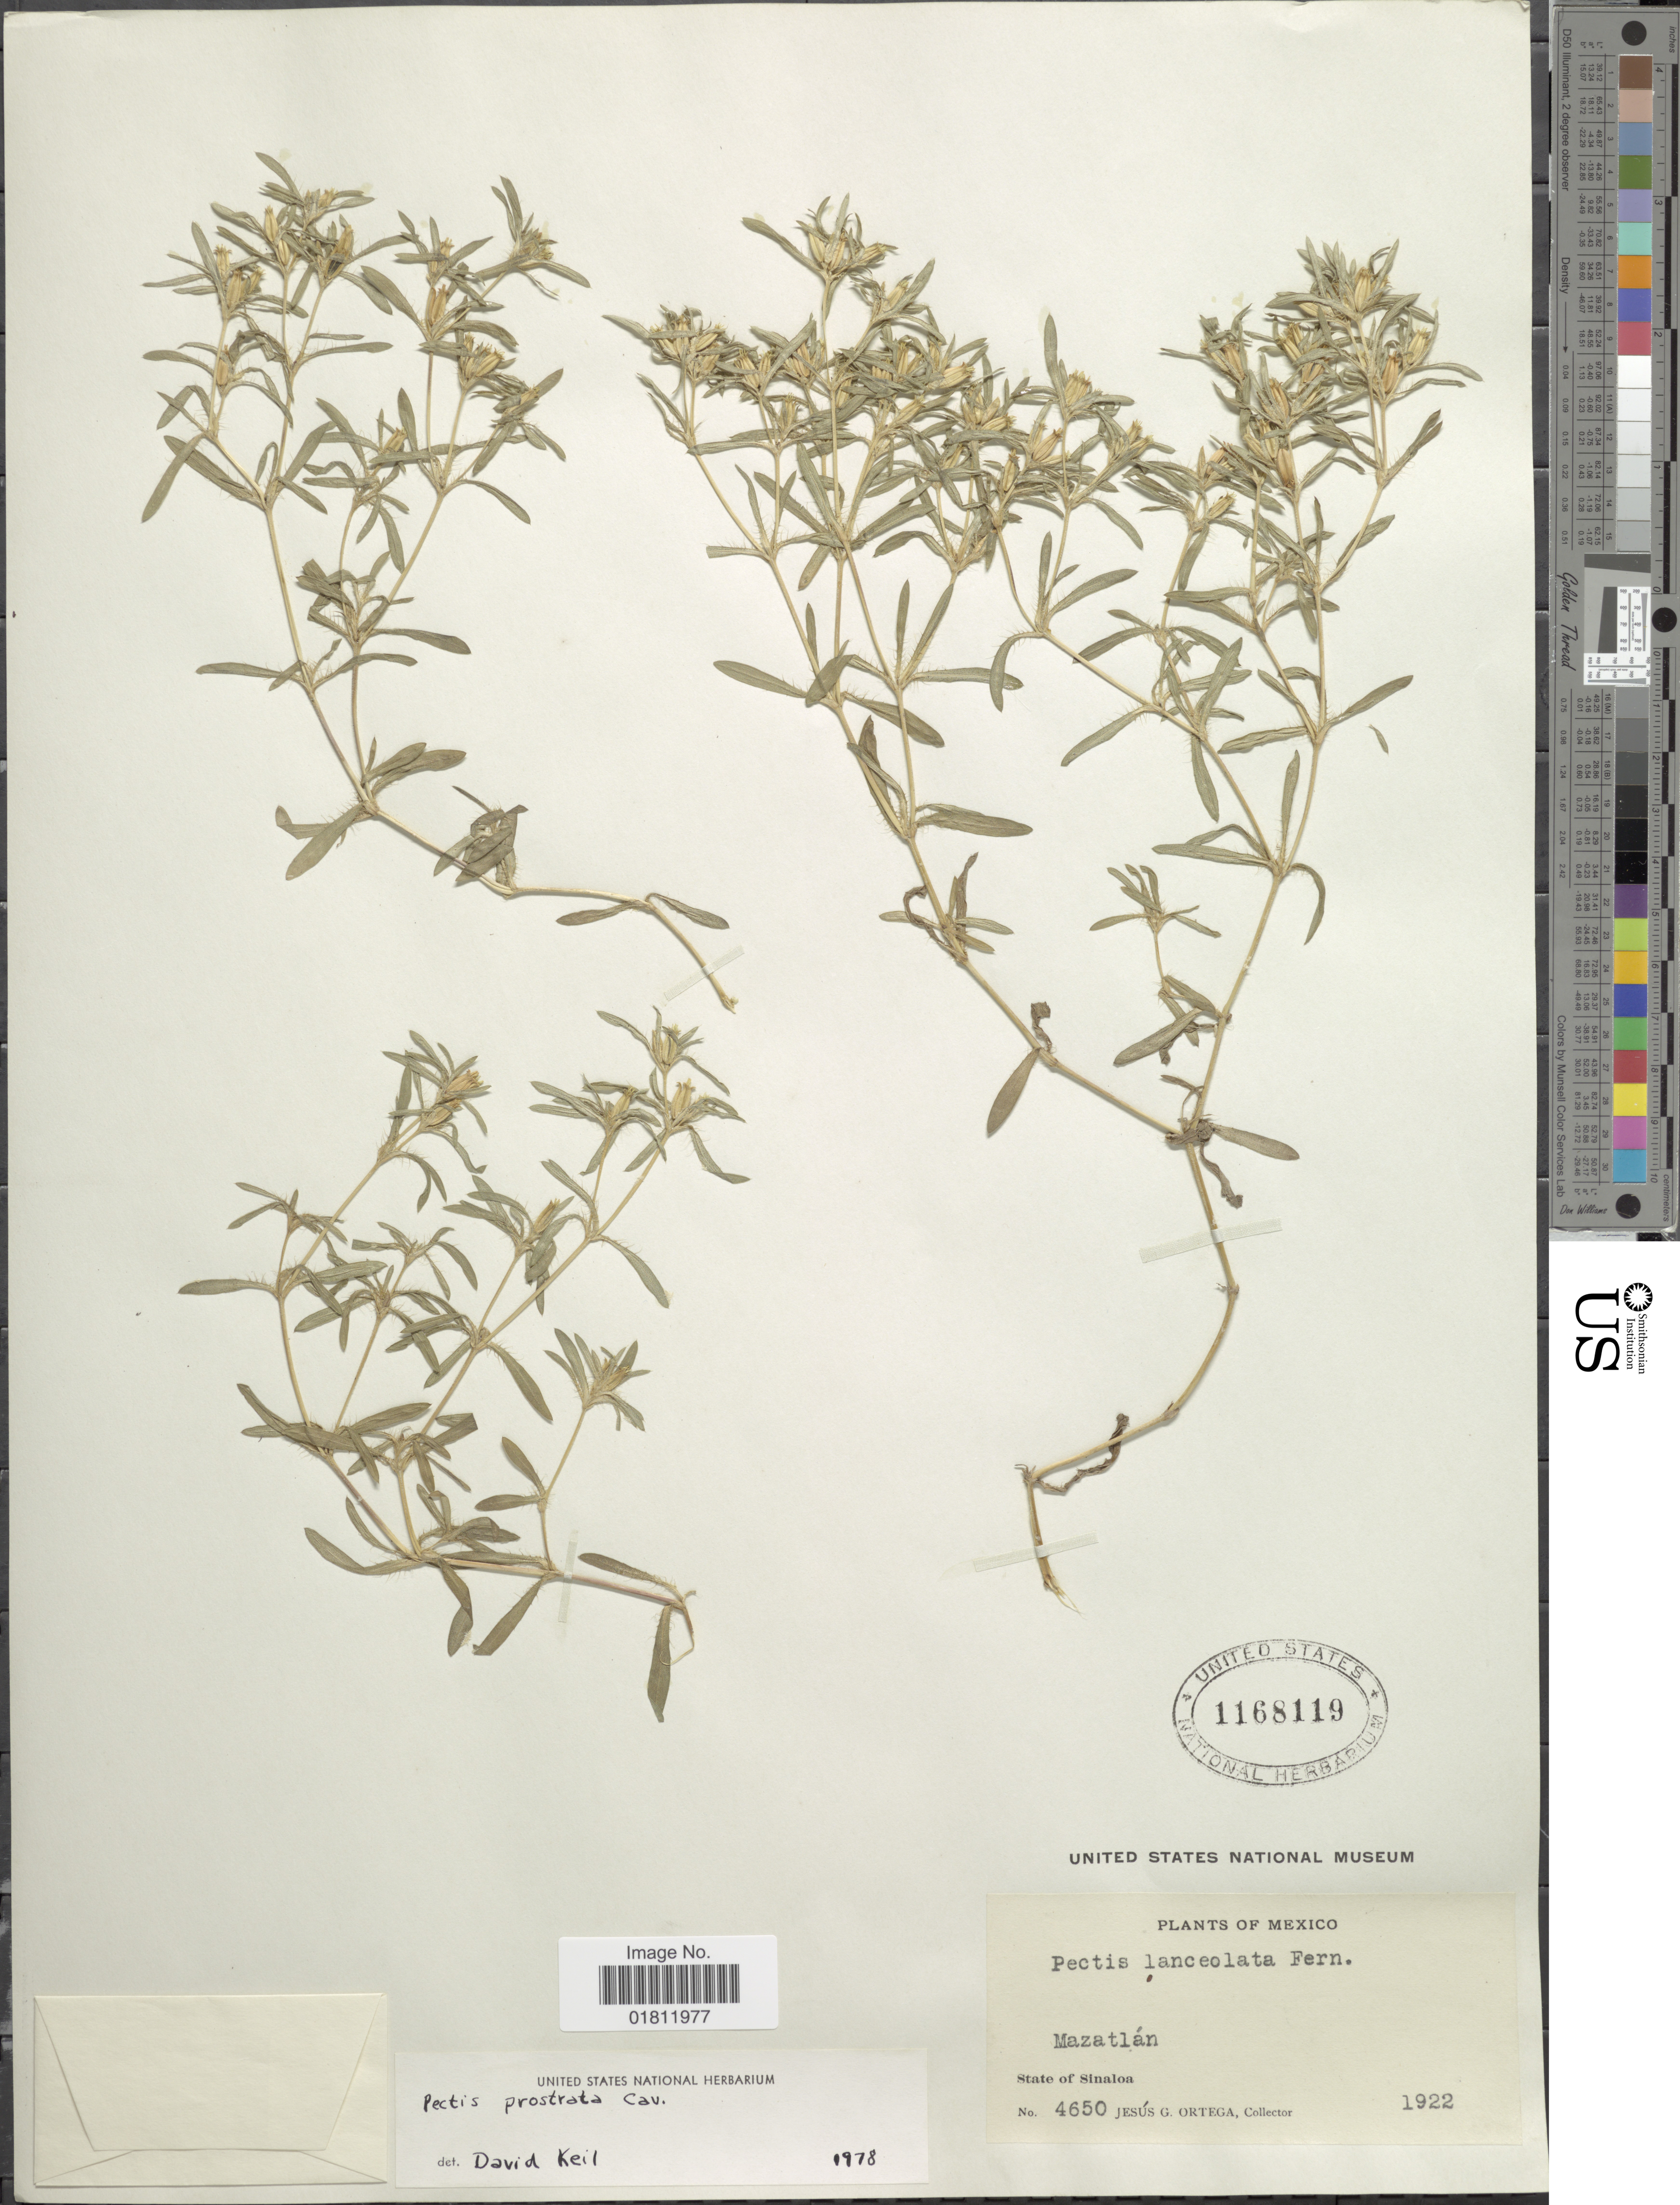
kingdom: Plantae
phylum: Tracheophyta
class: Magnoliopsida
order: Asterales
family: Asteraceae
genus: Pectis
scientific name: Pectis prostrata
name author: Cav.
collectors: J. Ortega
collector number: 4650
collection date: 1922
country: Mexico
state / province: Sinaloa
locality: Mazatlan, State of Sinaloa.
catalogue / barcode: US 1168119